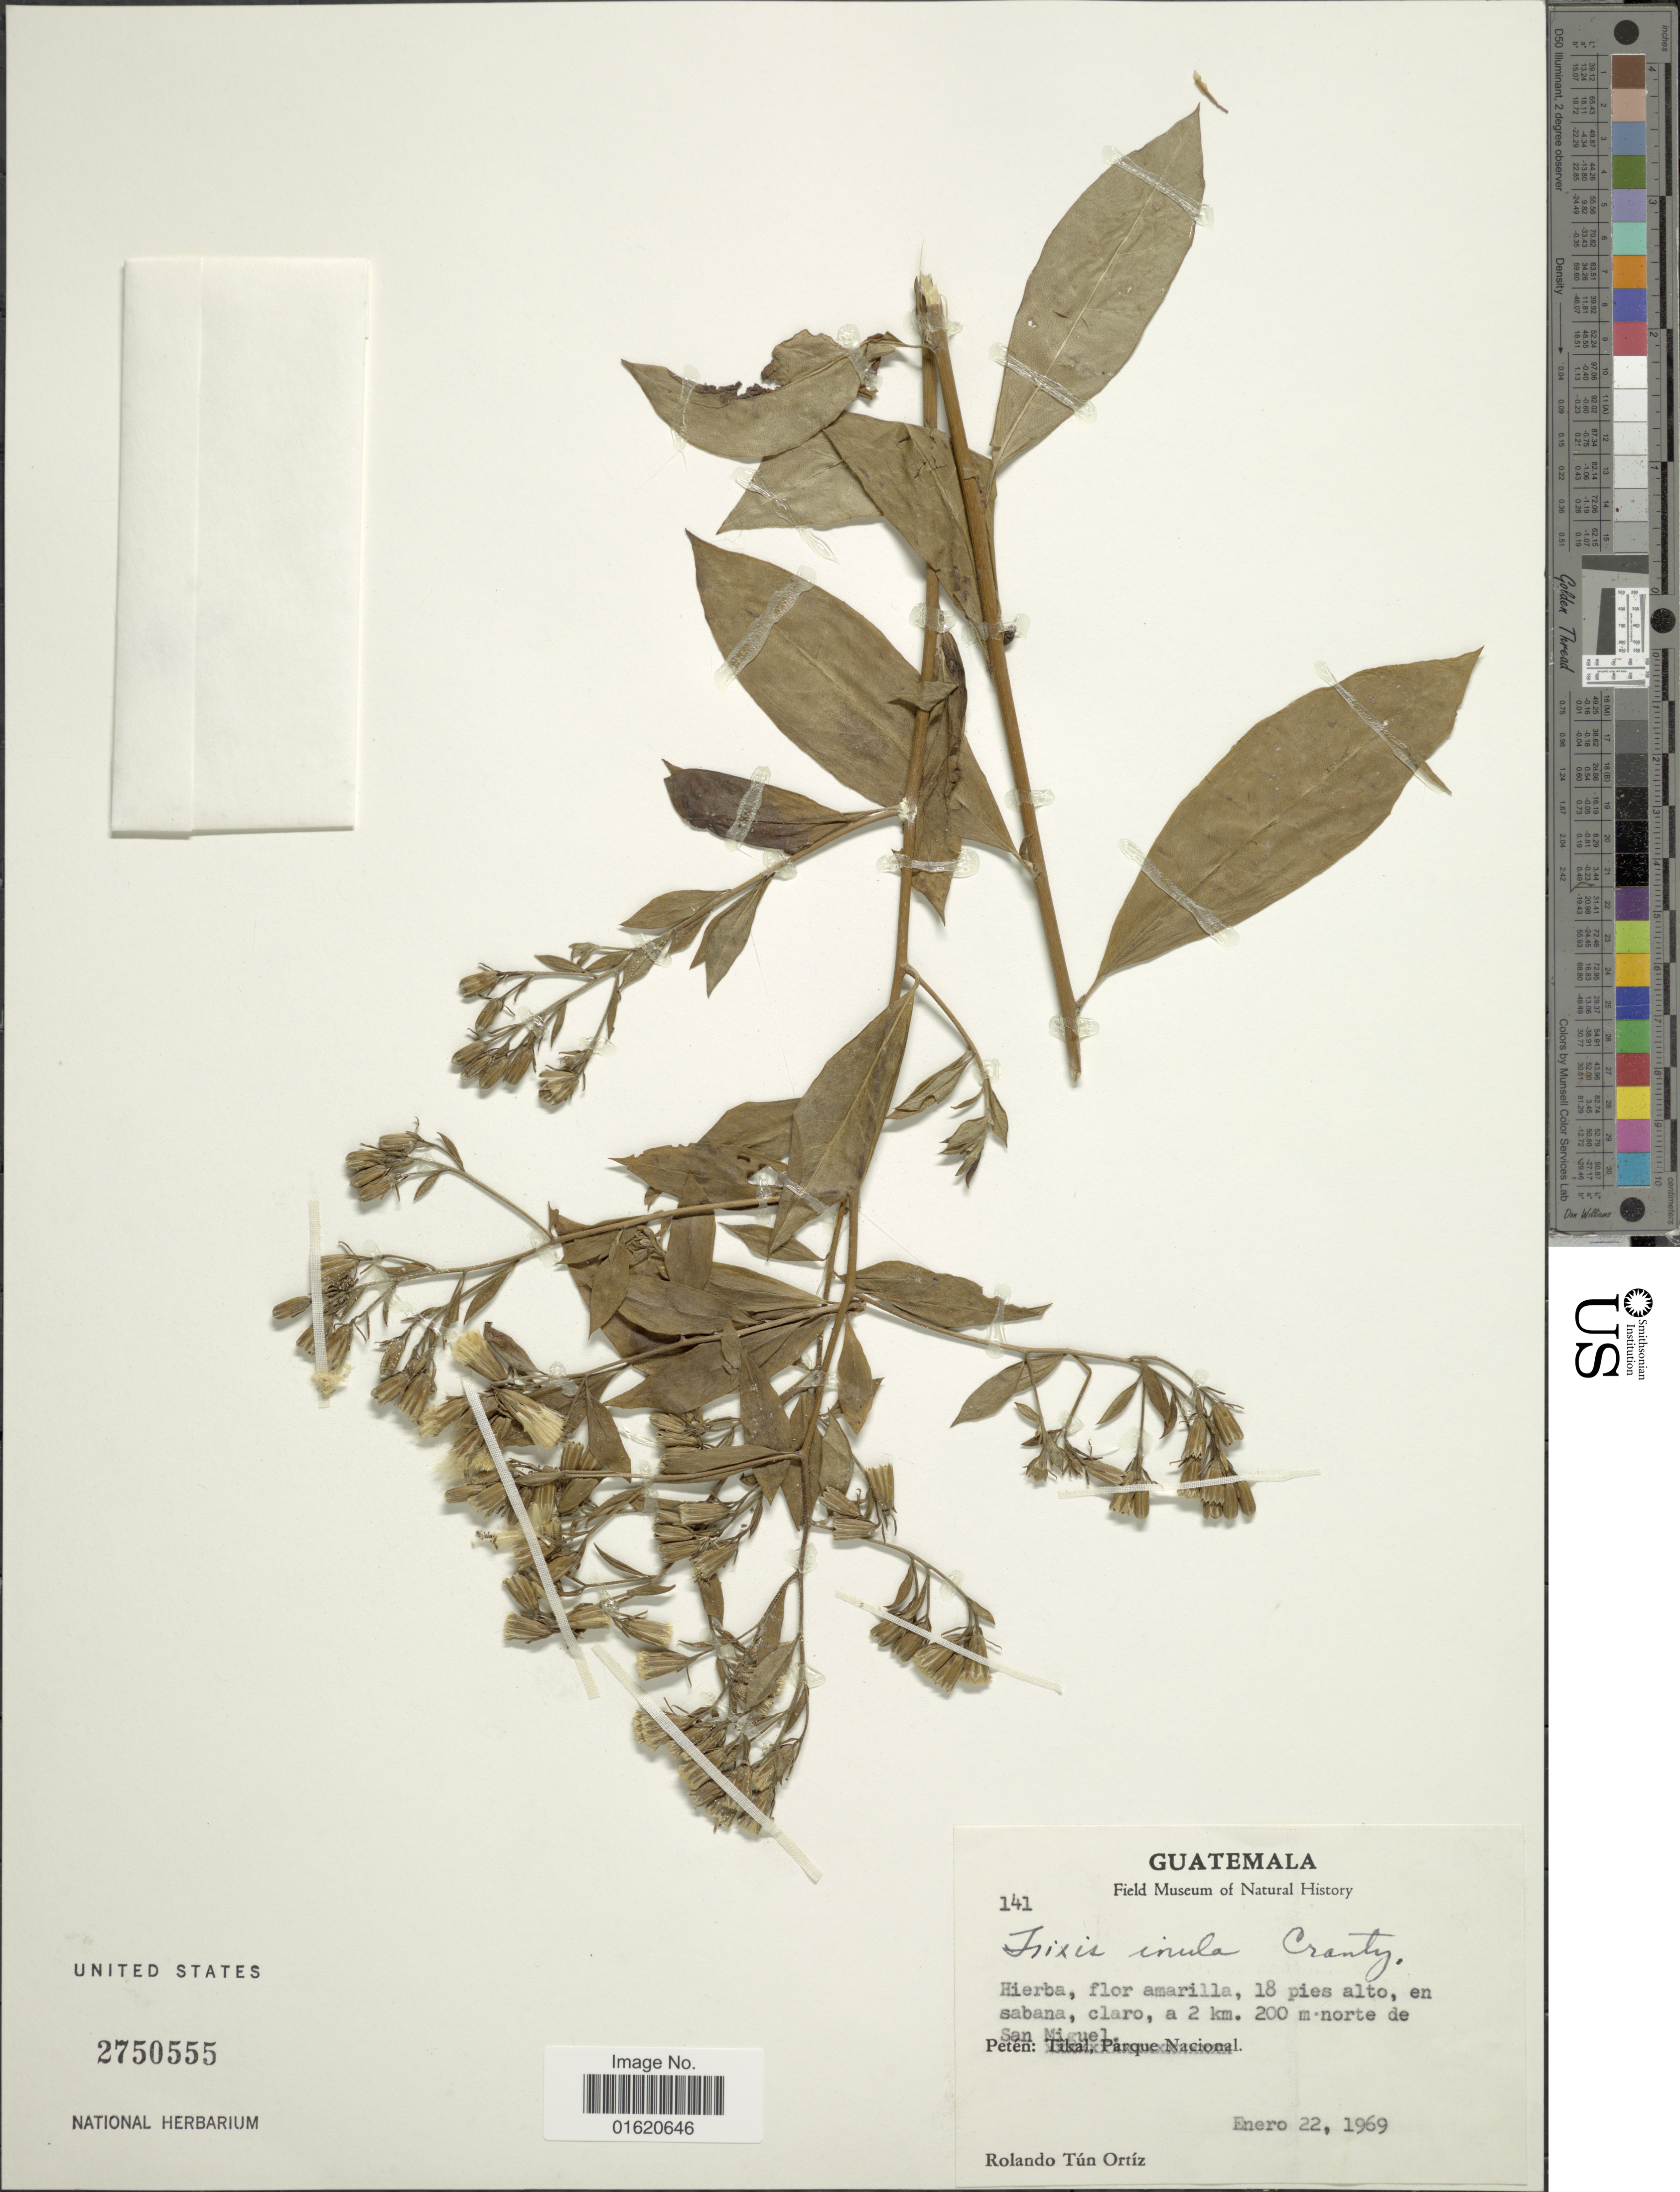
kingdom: Plantae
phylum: Tracheophyta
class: Magnoliopsida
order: Asterales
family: Asteraceae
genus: Trixis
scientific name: Trixis inula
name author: Crantz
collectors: R. T. Ortíz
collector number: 141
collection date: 1969-01-22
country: Guatemala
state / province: El Petén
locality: En sabana, claro, a 2 km. 200 m norte de San Miquel, Peten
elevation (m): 5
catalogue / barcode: US 2750555